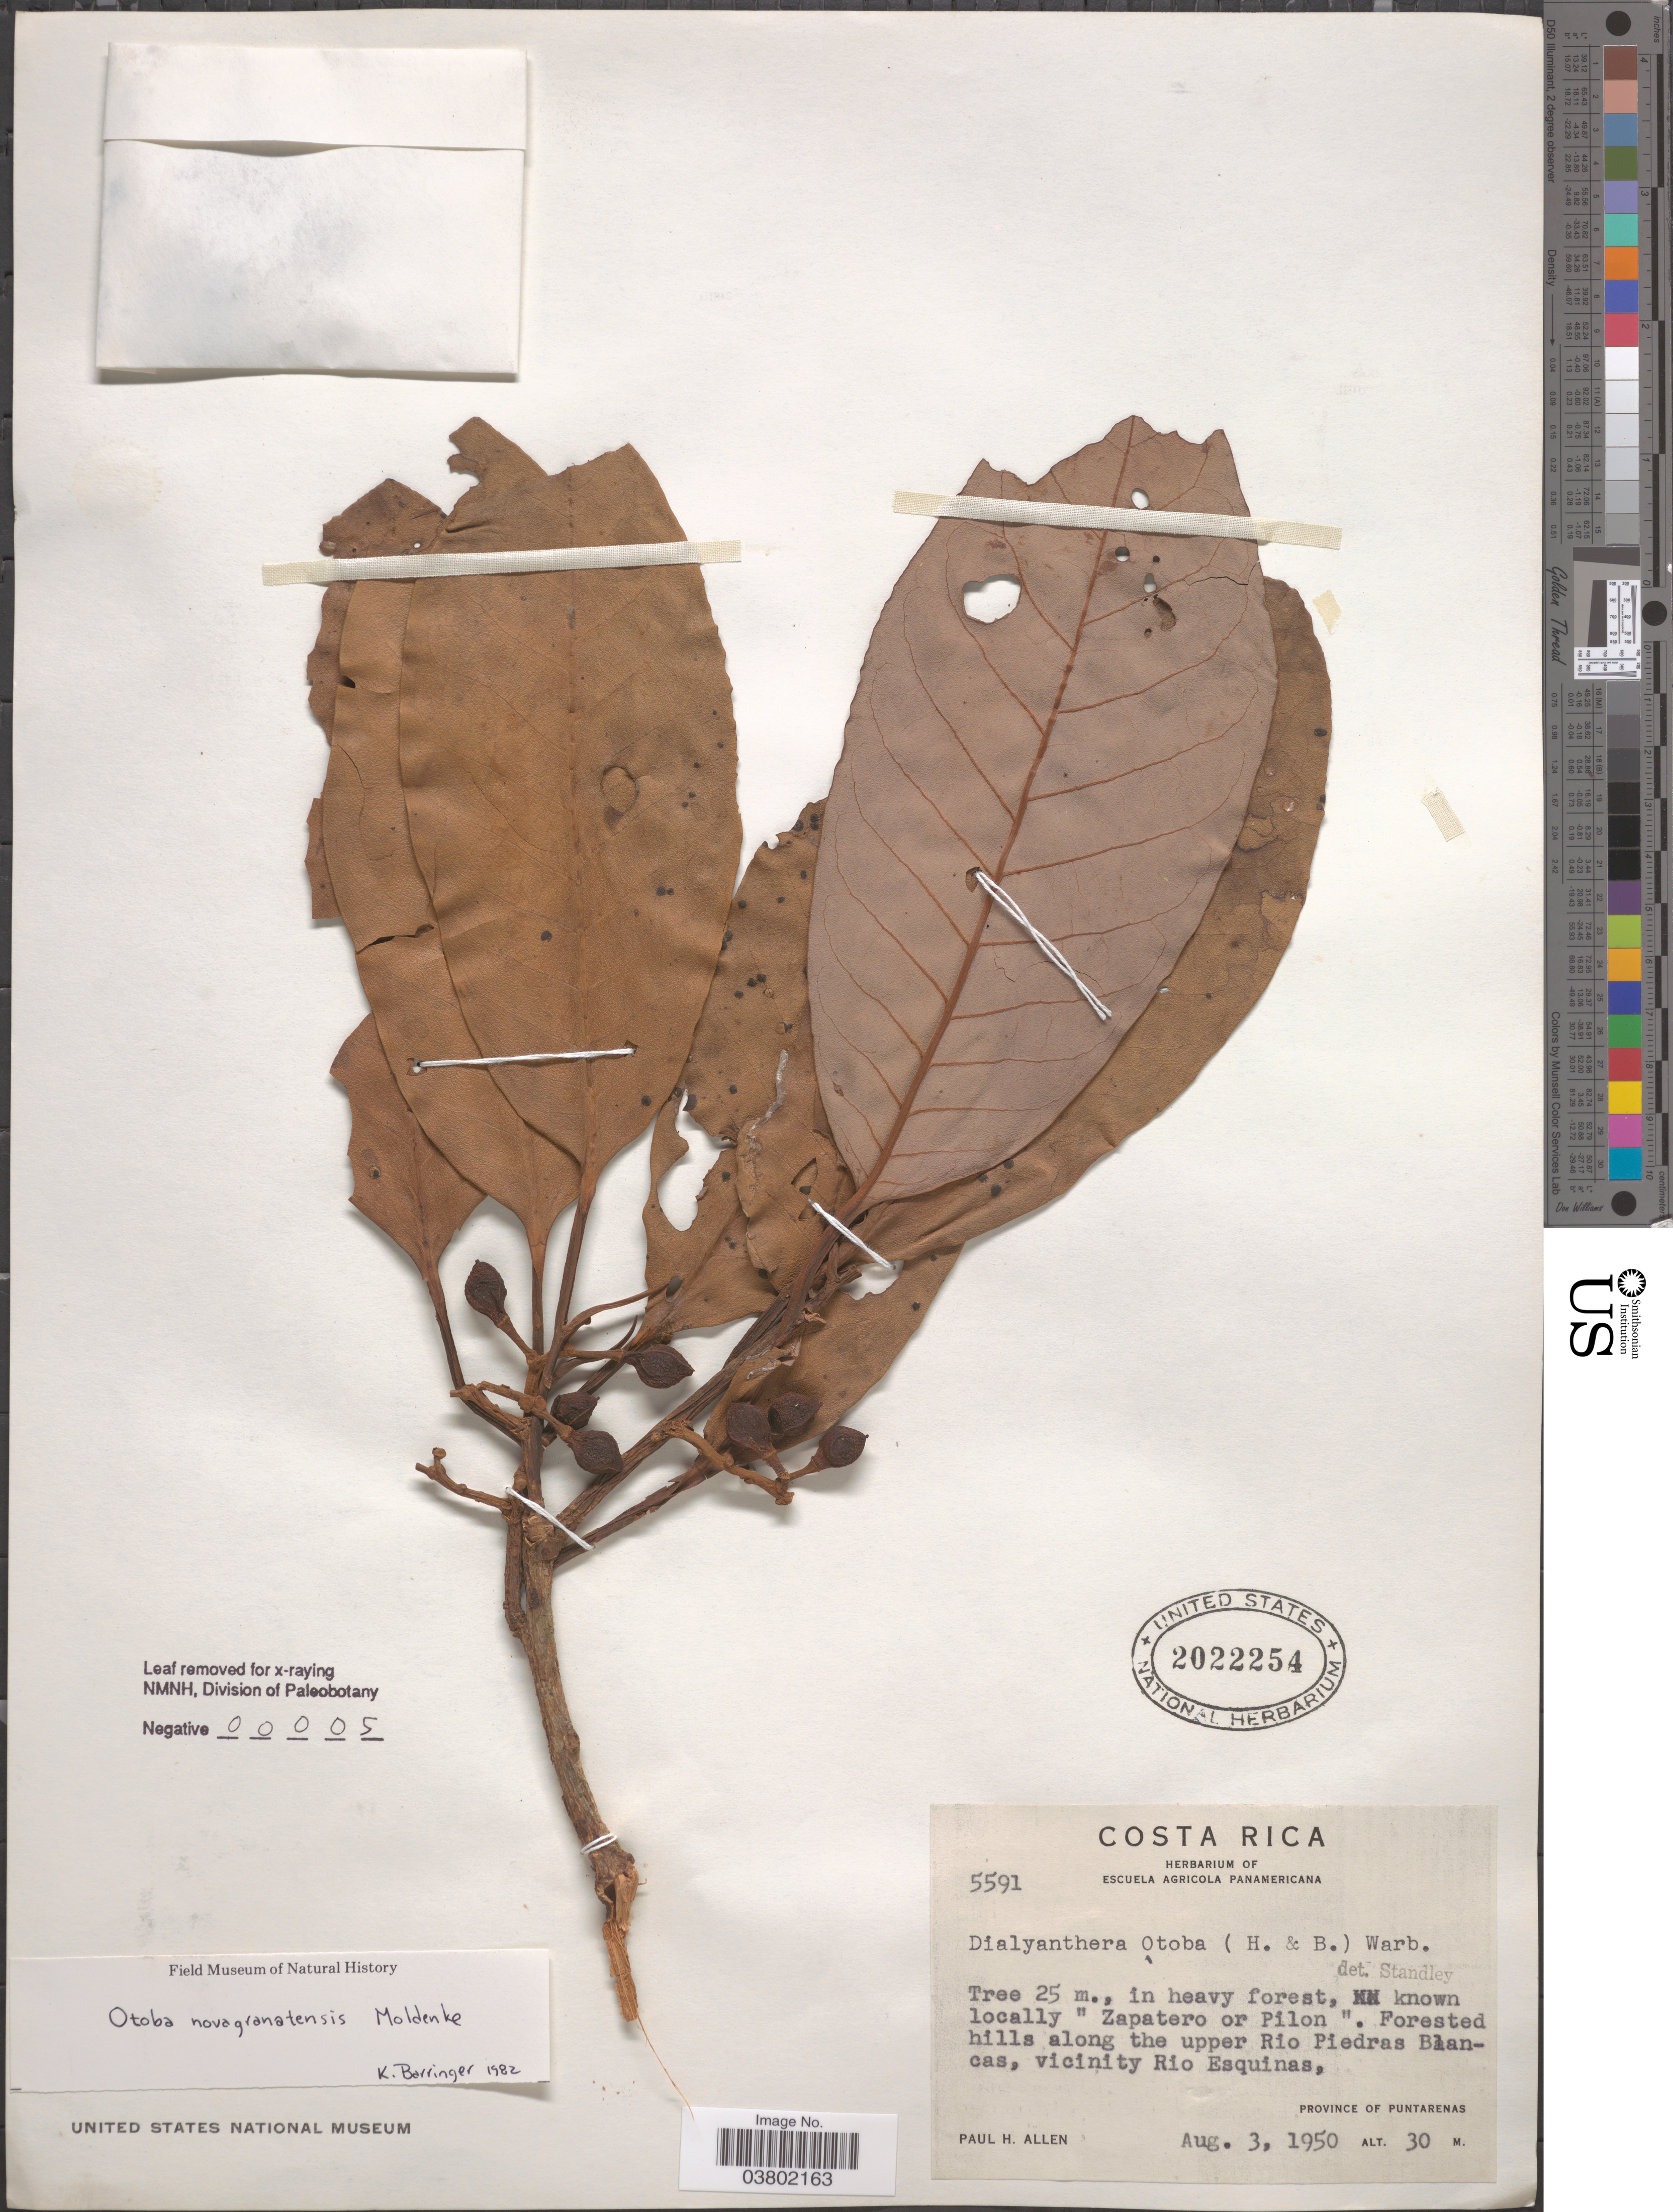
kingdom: Plantae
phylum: Tracheophyta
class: Magnoliopsida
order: Magnoliales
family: Myristicaceae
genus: Otoba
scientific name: Otoba novogranatensis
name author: Moldenke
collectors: P. H. Allen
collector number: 5591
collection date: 1950-08-03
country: Costa Rica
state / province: Puntarenas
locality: Forested hills along the upper Rio Piedras Blancas, vicinity Rio Esquinas.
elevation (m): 30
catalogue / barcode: US 2022254